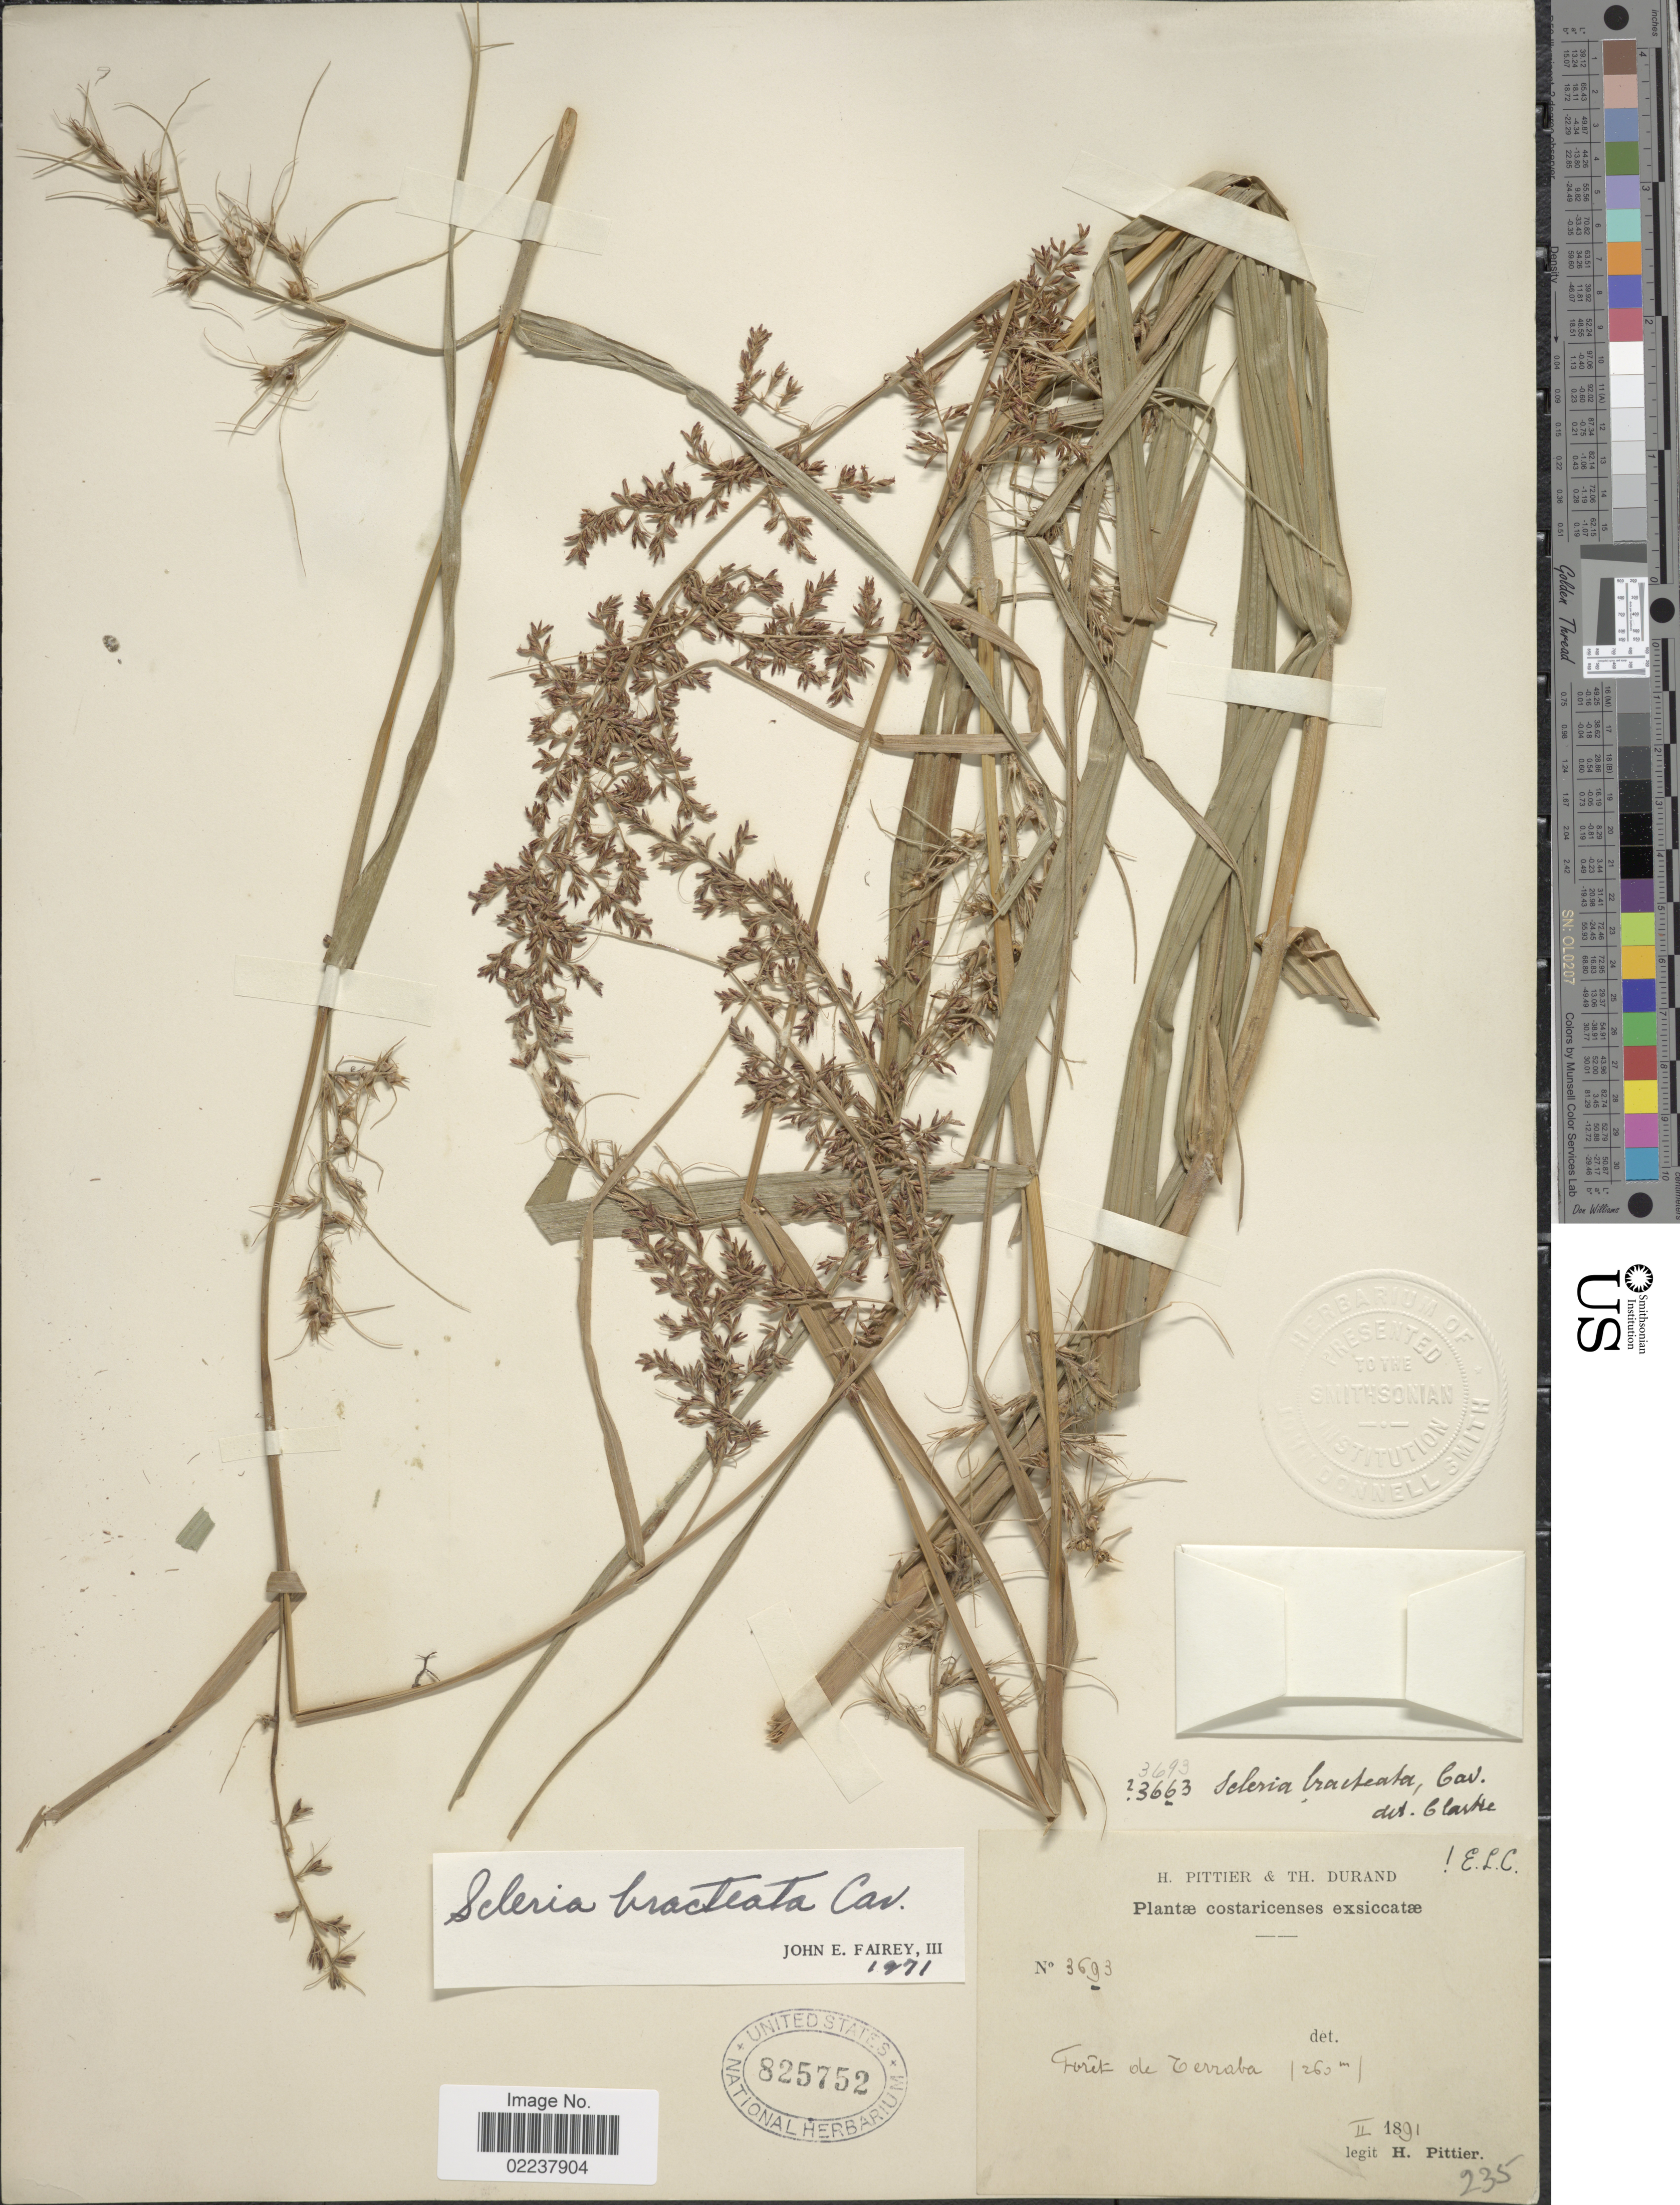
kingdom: Plantae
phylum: Tracheophyta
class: Liliopsida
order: Poales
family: Cyperaceae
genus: Scleria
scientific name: Scleria bracteata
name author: Cav.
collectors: H. F. Pittier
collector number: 3693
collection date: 1891-02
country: Costa Rica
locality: Foret de Terraba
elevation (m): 260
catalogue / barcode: US 825752